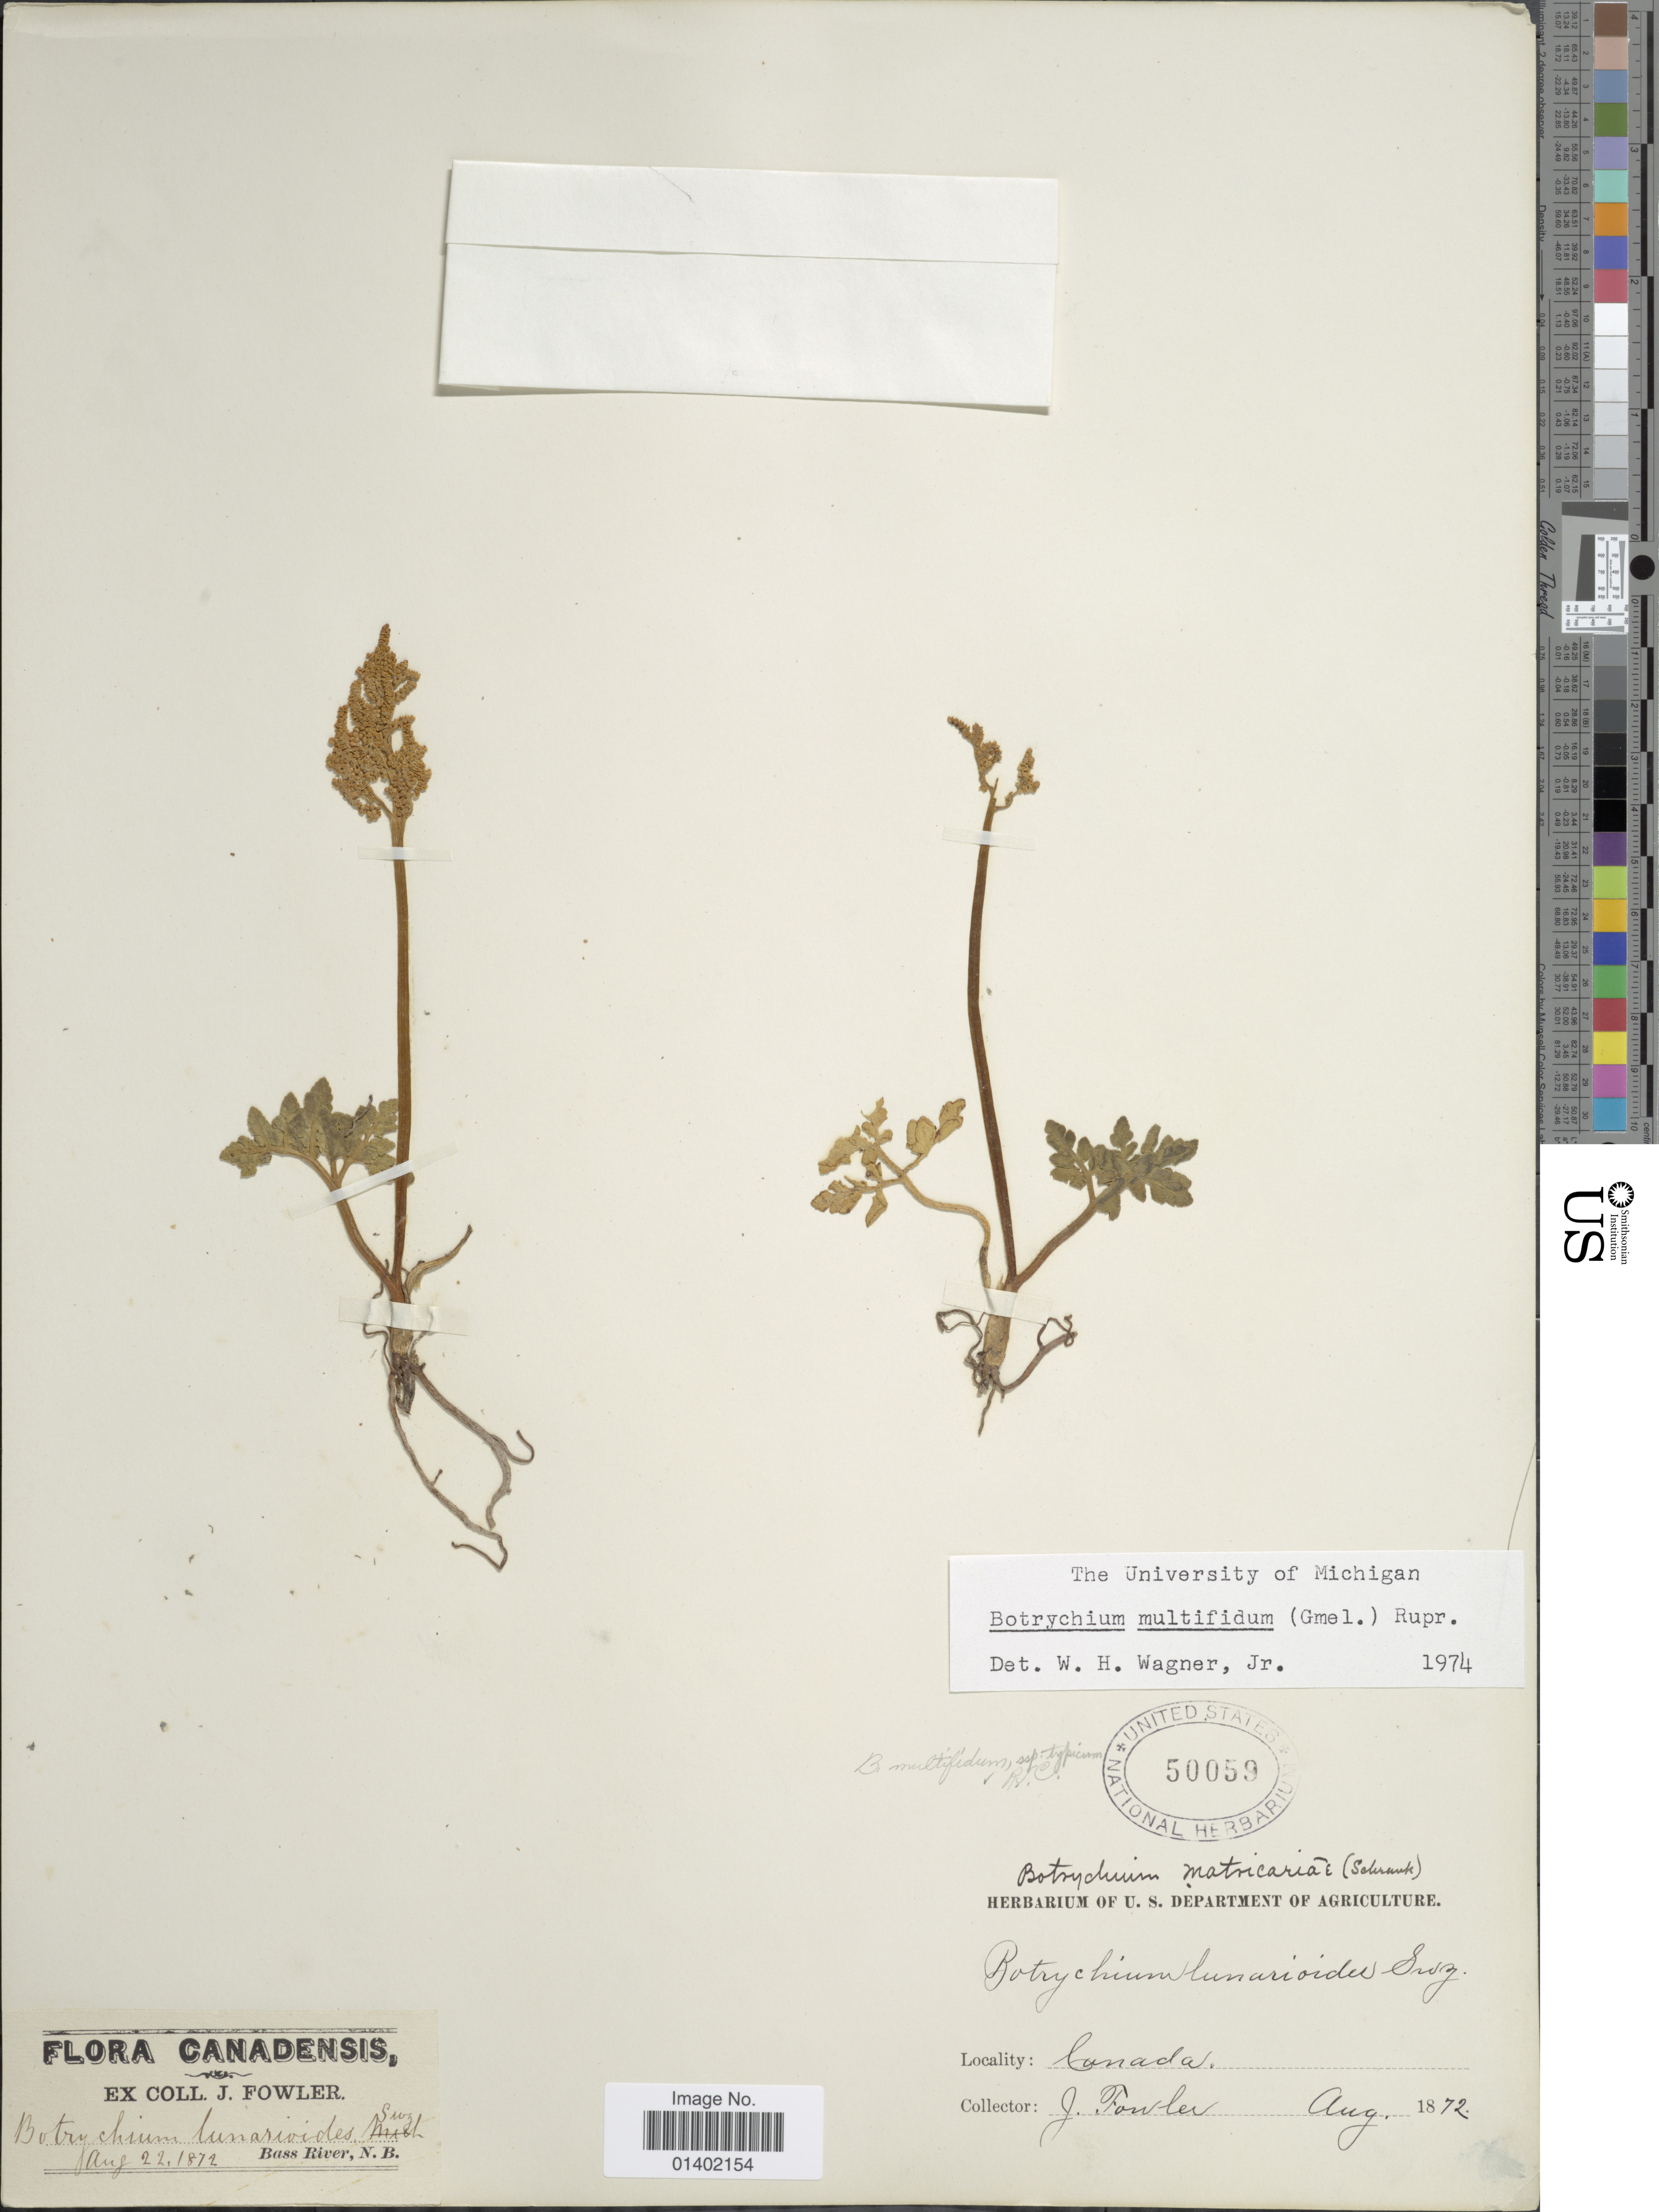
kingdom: Plantae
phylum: Tracheophyta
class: Polypodiopsida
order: Ophioglossales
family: Ophioglossaceae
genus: Botrychium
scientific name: Botrychium multifidum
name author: (J.F. Gmel.) Rupr.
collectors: J. P. Fowler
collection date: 1872-08-22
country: Canada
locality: Canada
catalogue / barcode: US 50059